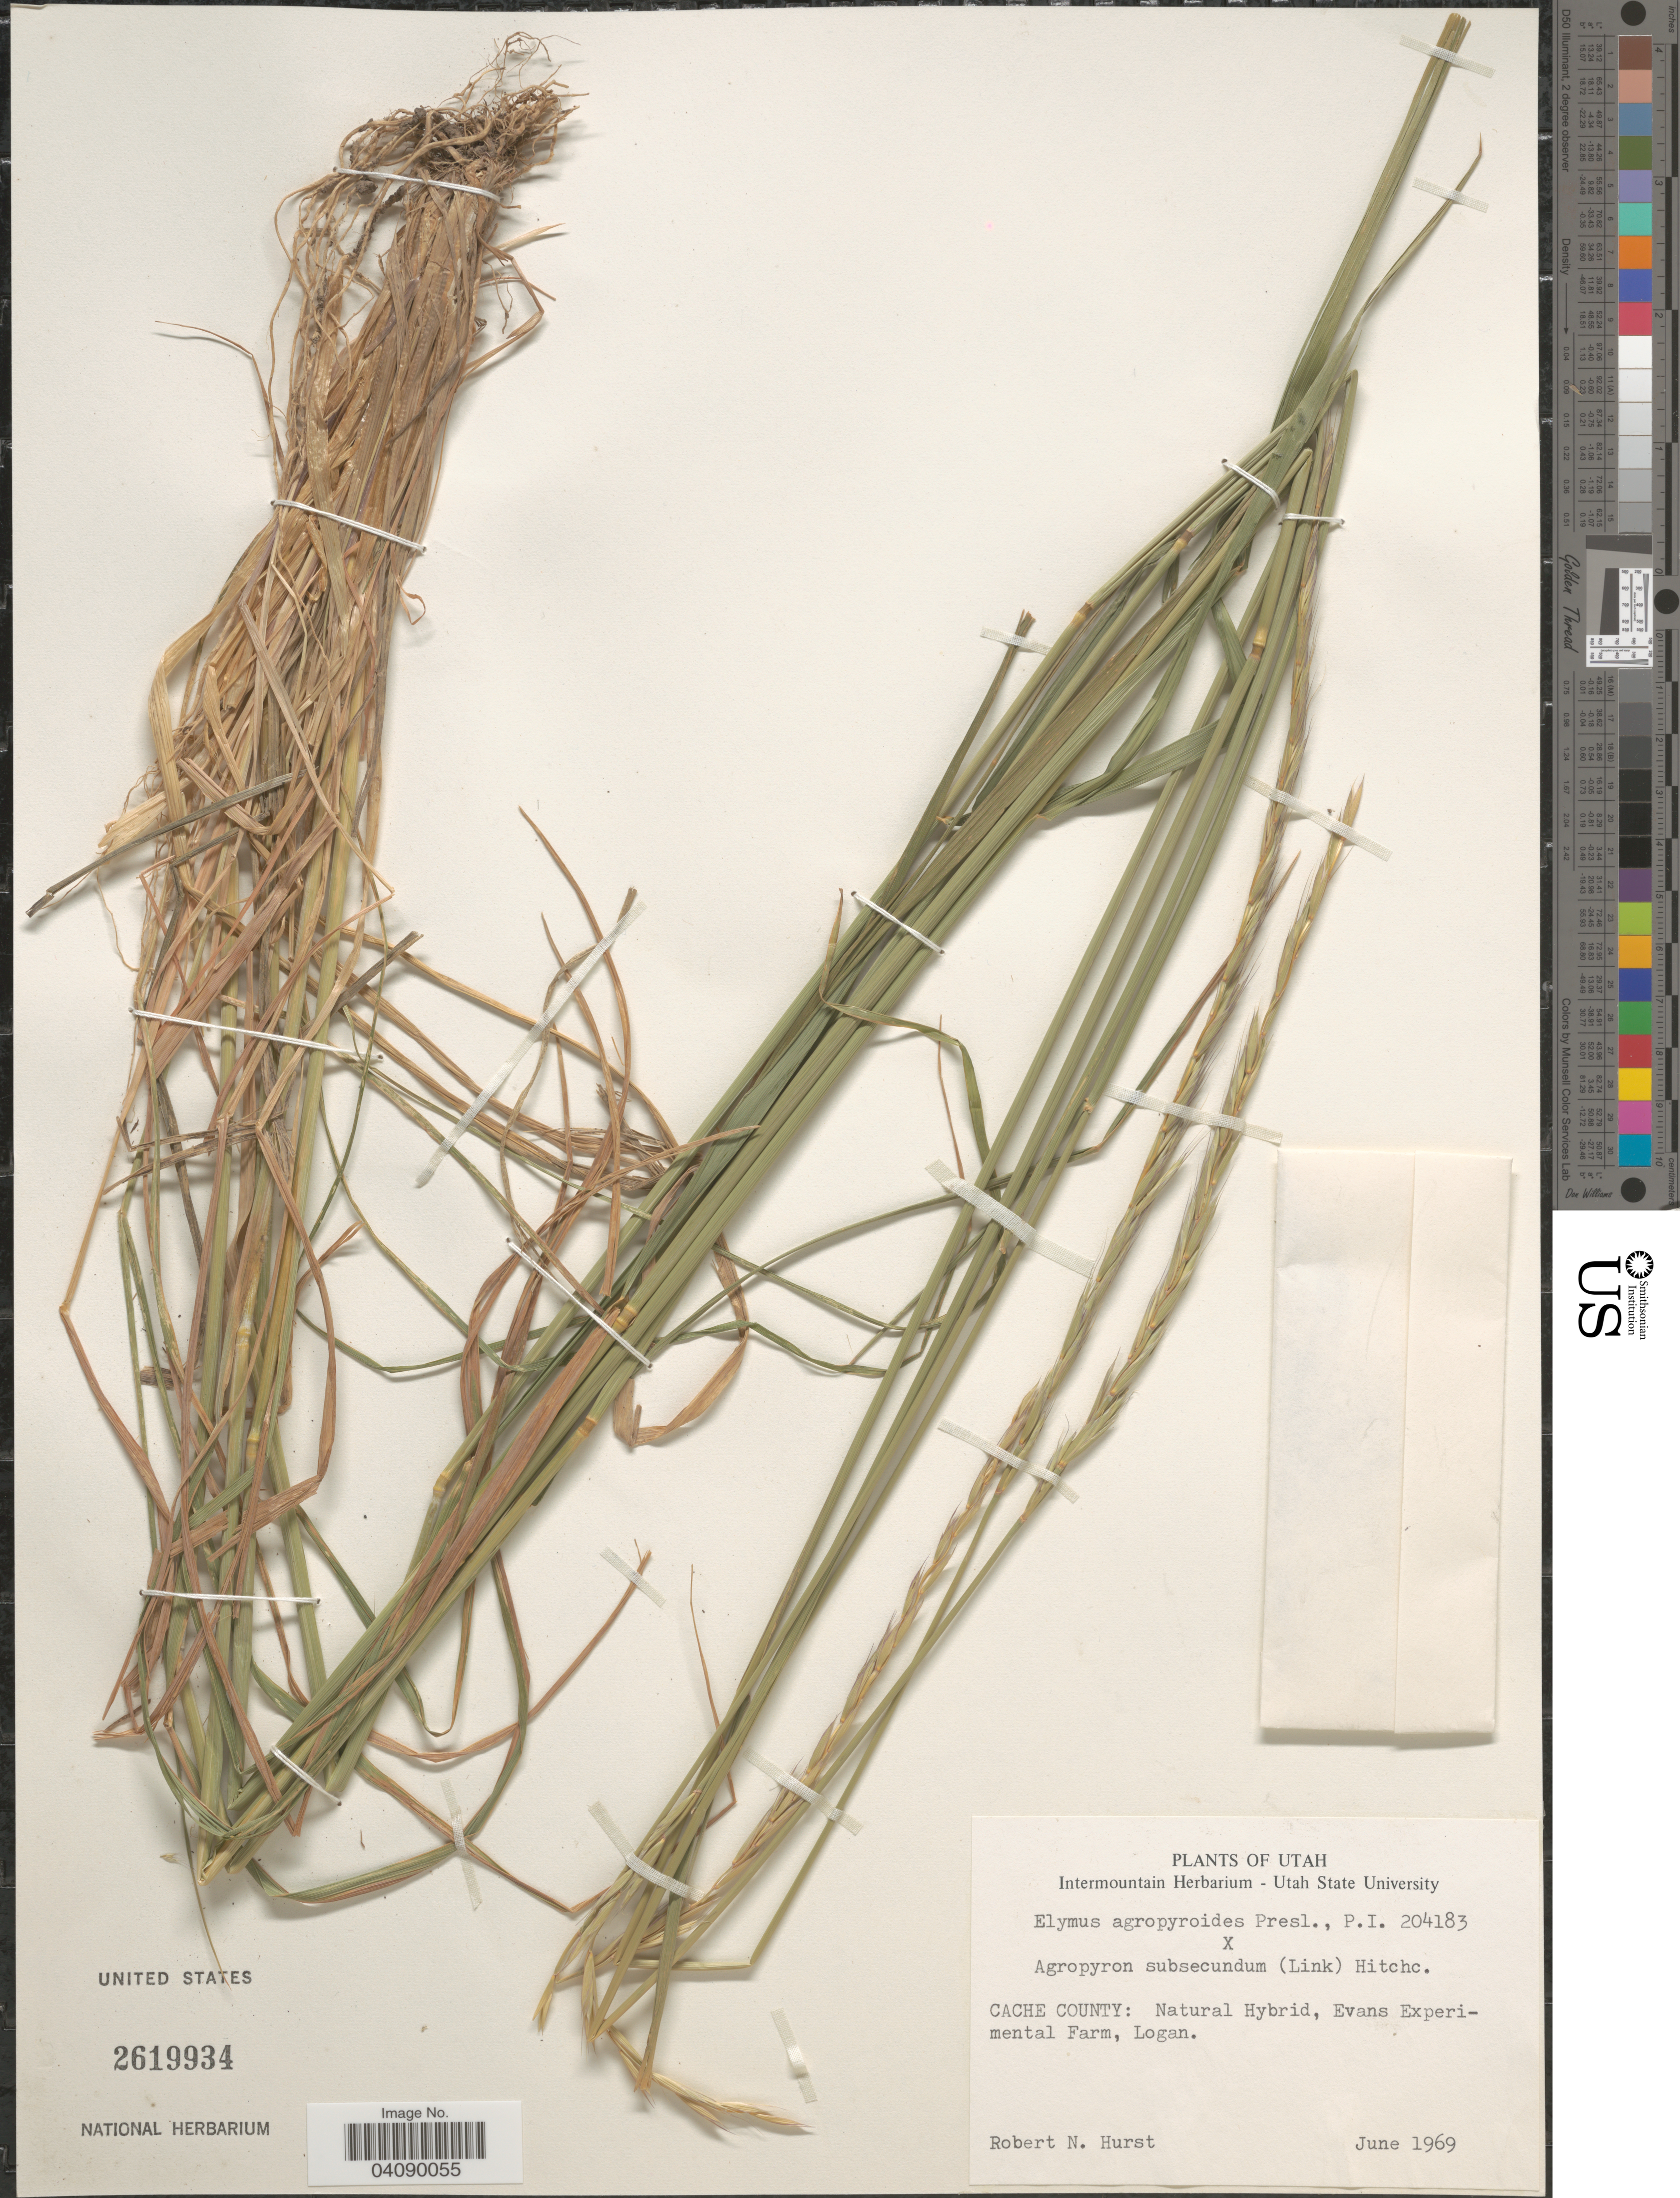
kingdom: Plantae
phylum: Tracheophyta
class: Liliopsida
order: Poales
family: Poaceae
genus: Agroelymus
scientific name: x Agroelymus sp.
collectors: R. Hurst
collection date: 1969-06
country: United States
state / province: Utah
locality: Cache County: Natural Hybrid, Evans Experimental Farm, Logan.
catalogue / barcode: US 2619934